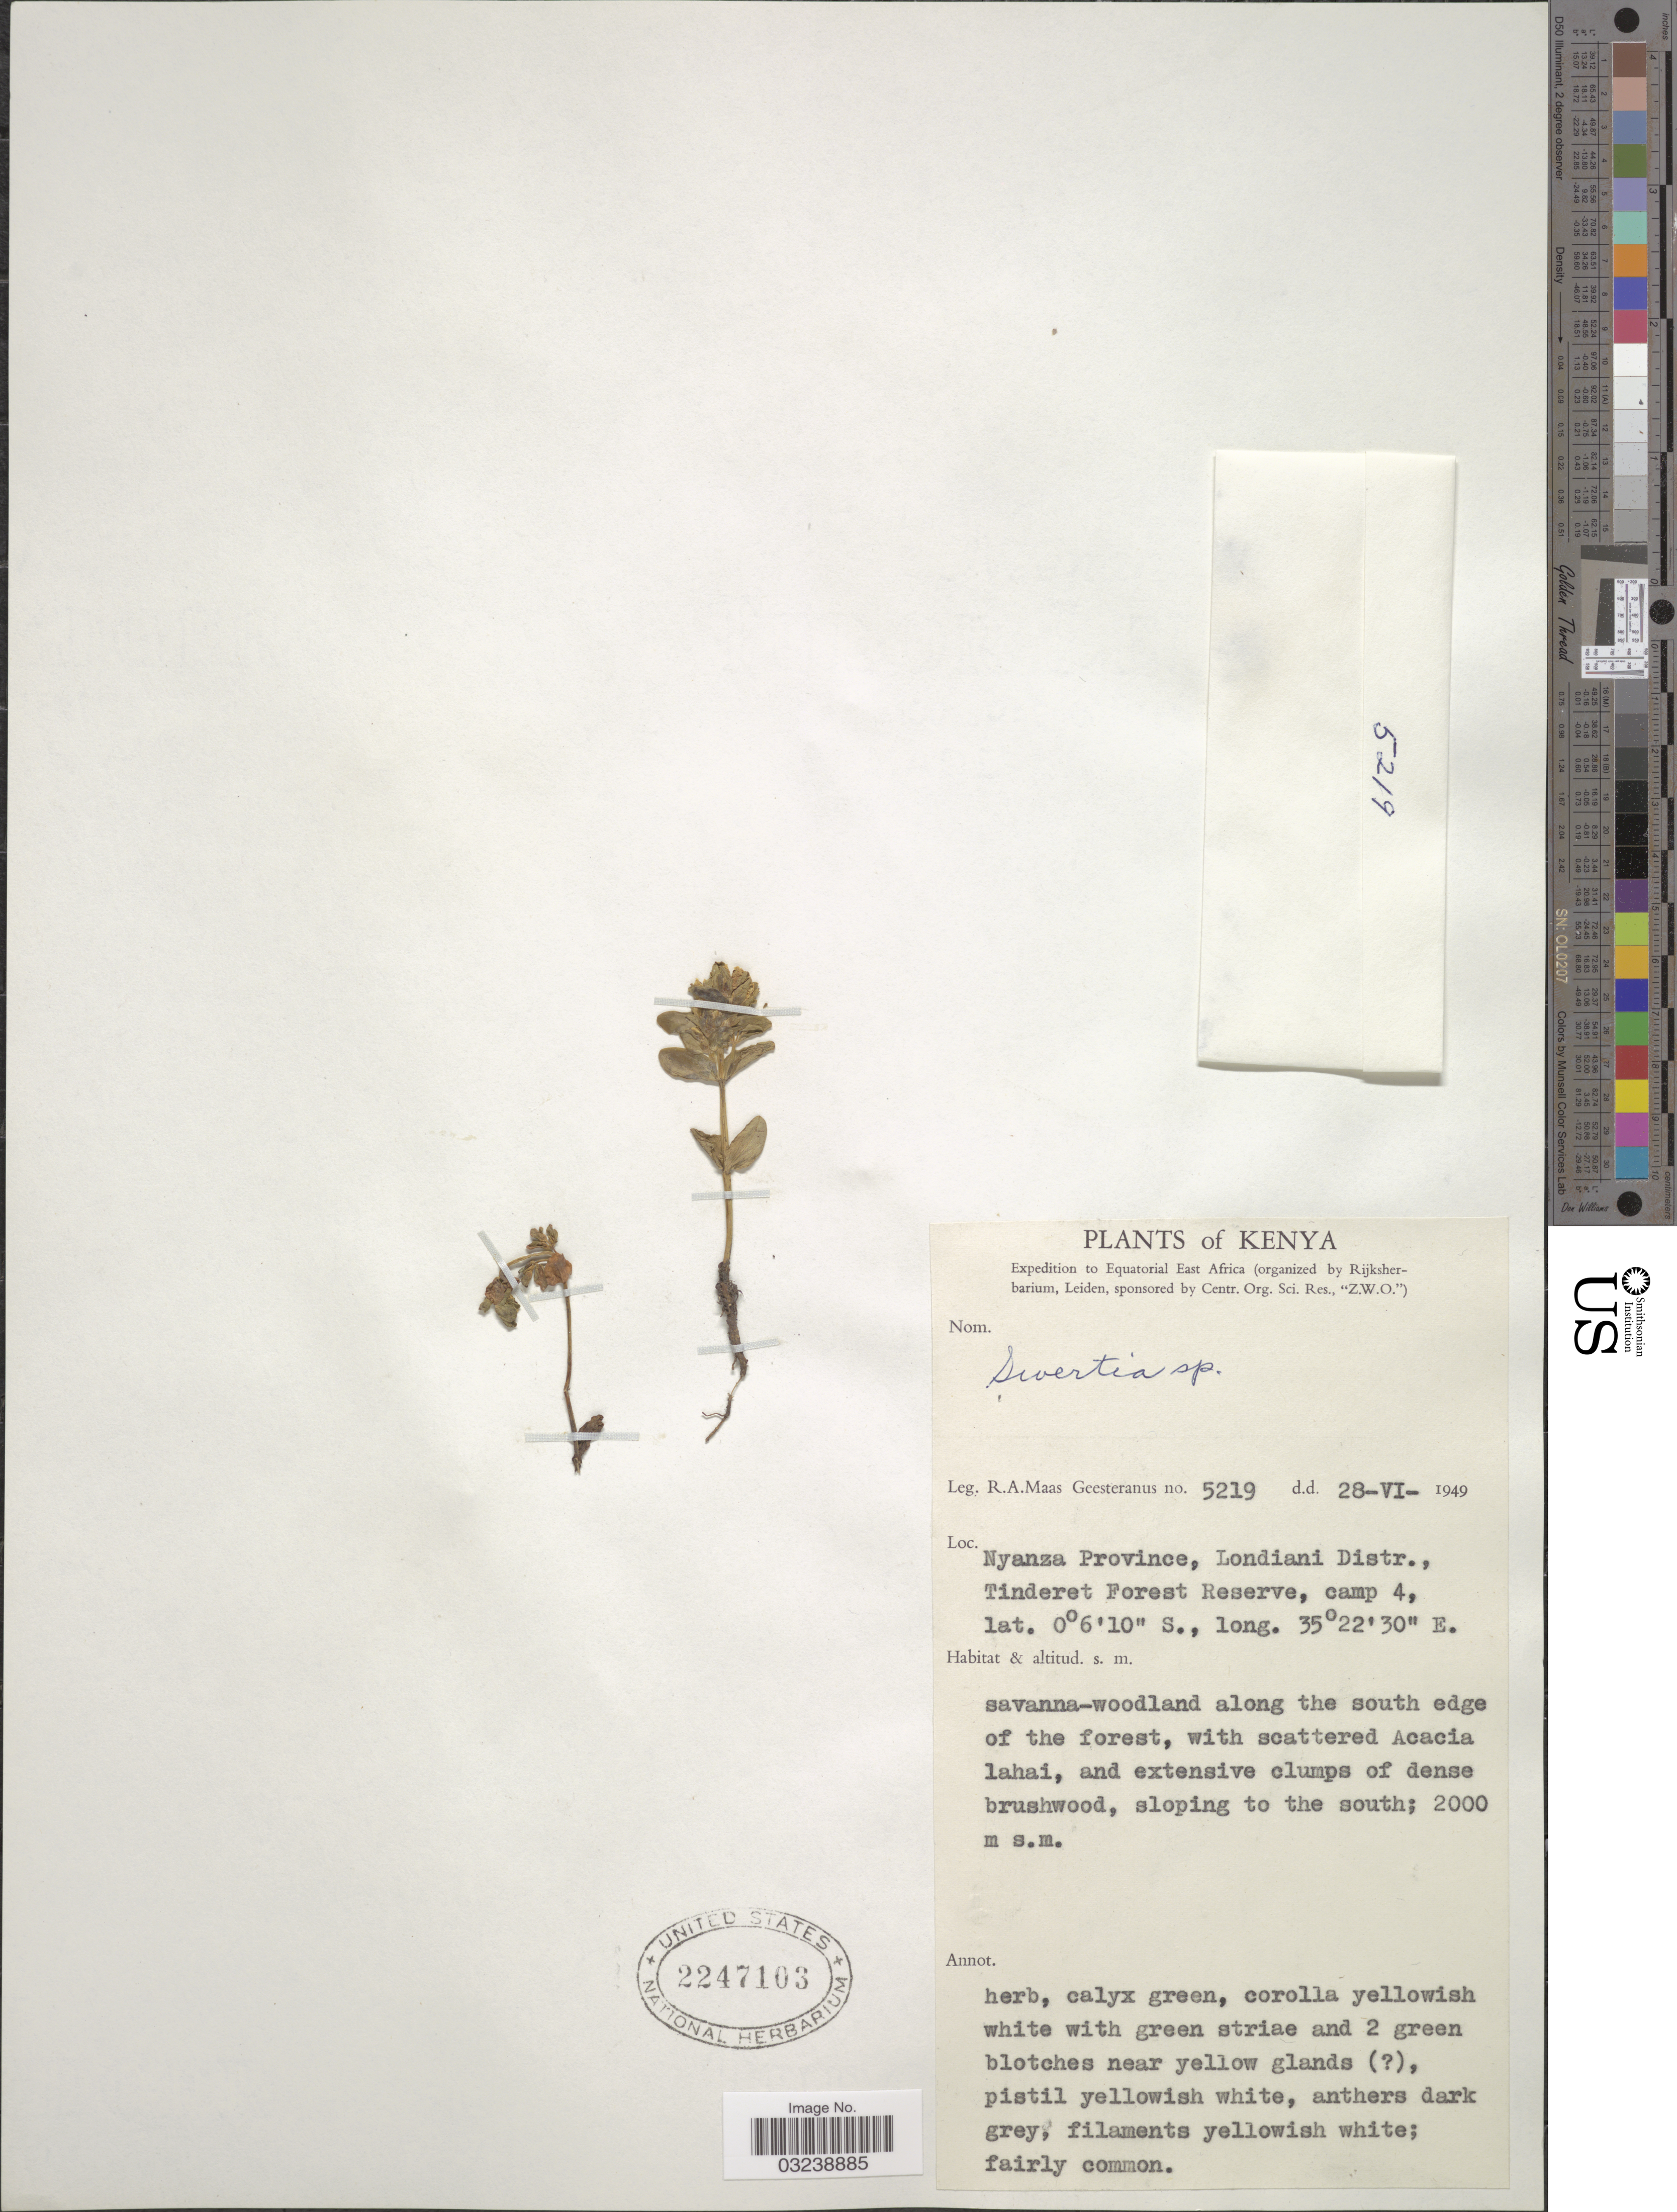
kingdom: Plantae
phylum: Tracheophyta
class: Magnoliopsida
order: Gentianales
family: Gentianaceae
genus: Swertia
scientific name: Swertia sp.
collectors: R. A. Maas Geesteranus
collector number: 5219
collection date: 1949-06-28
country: Kenya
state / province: Kericho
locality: Equatorial East Africa. Nyanza Province, Londiani Distr., Tinderet Forest Reserve, camp 4.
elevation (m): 2000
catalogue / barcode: US 2247103